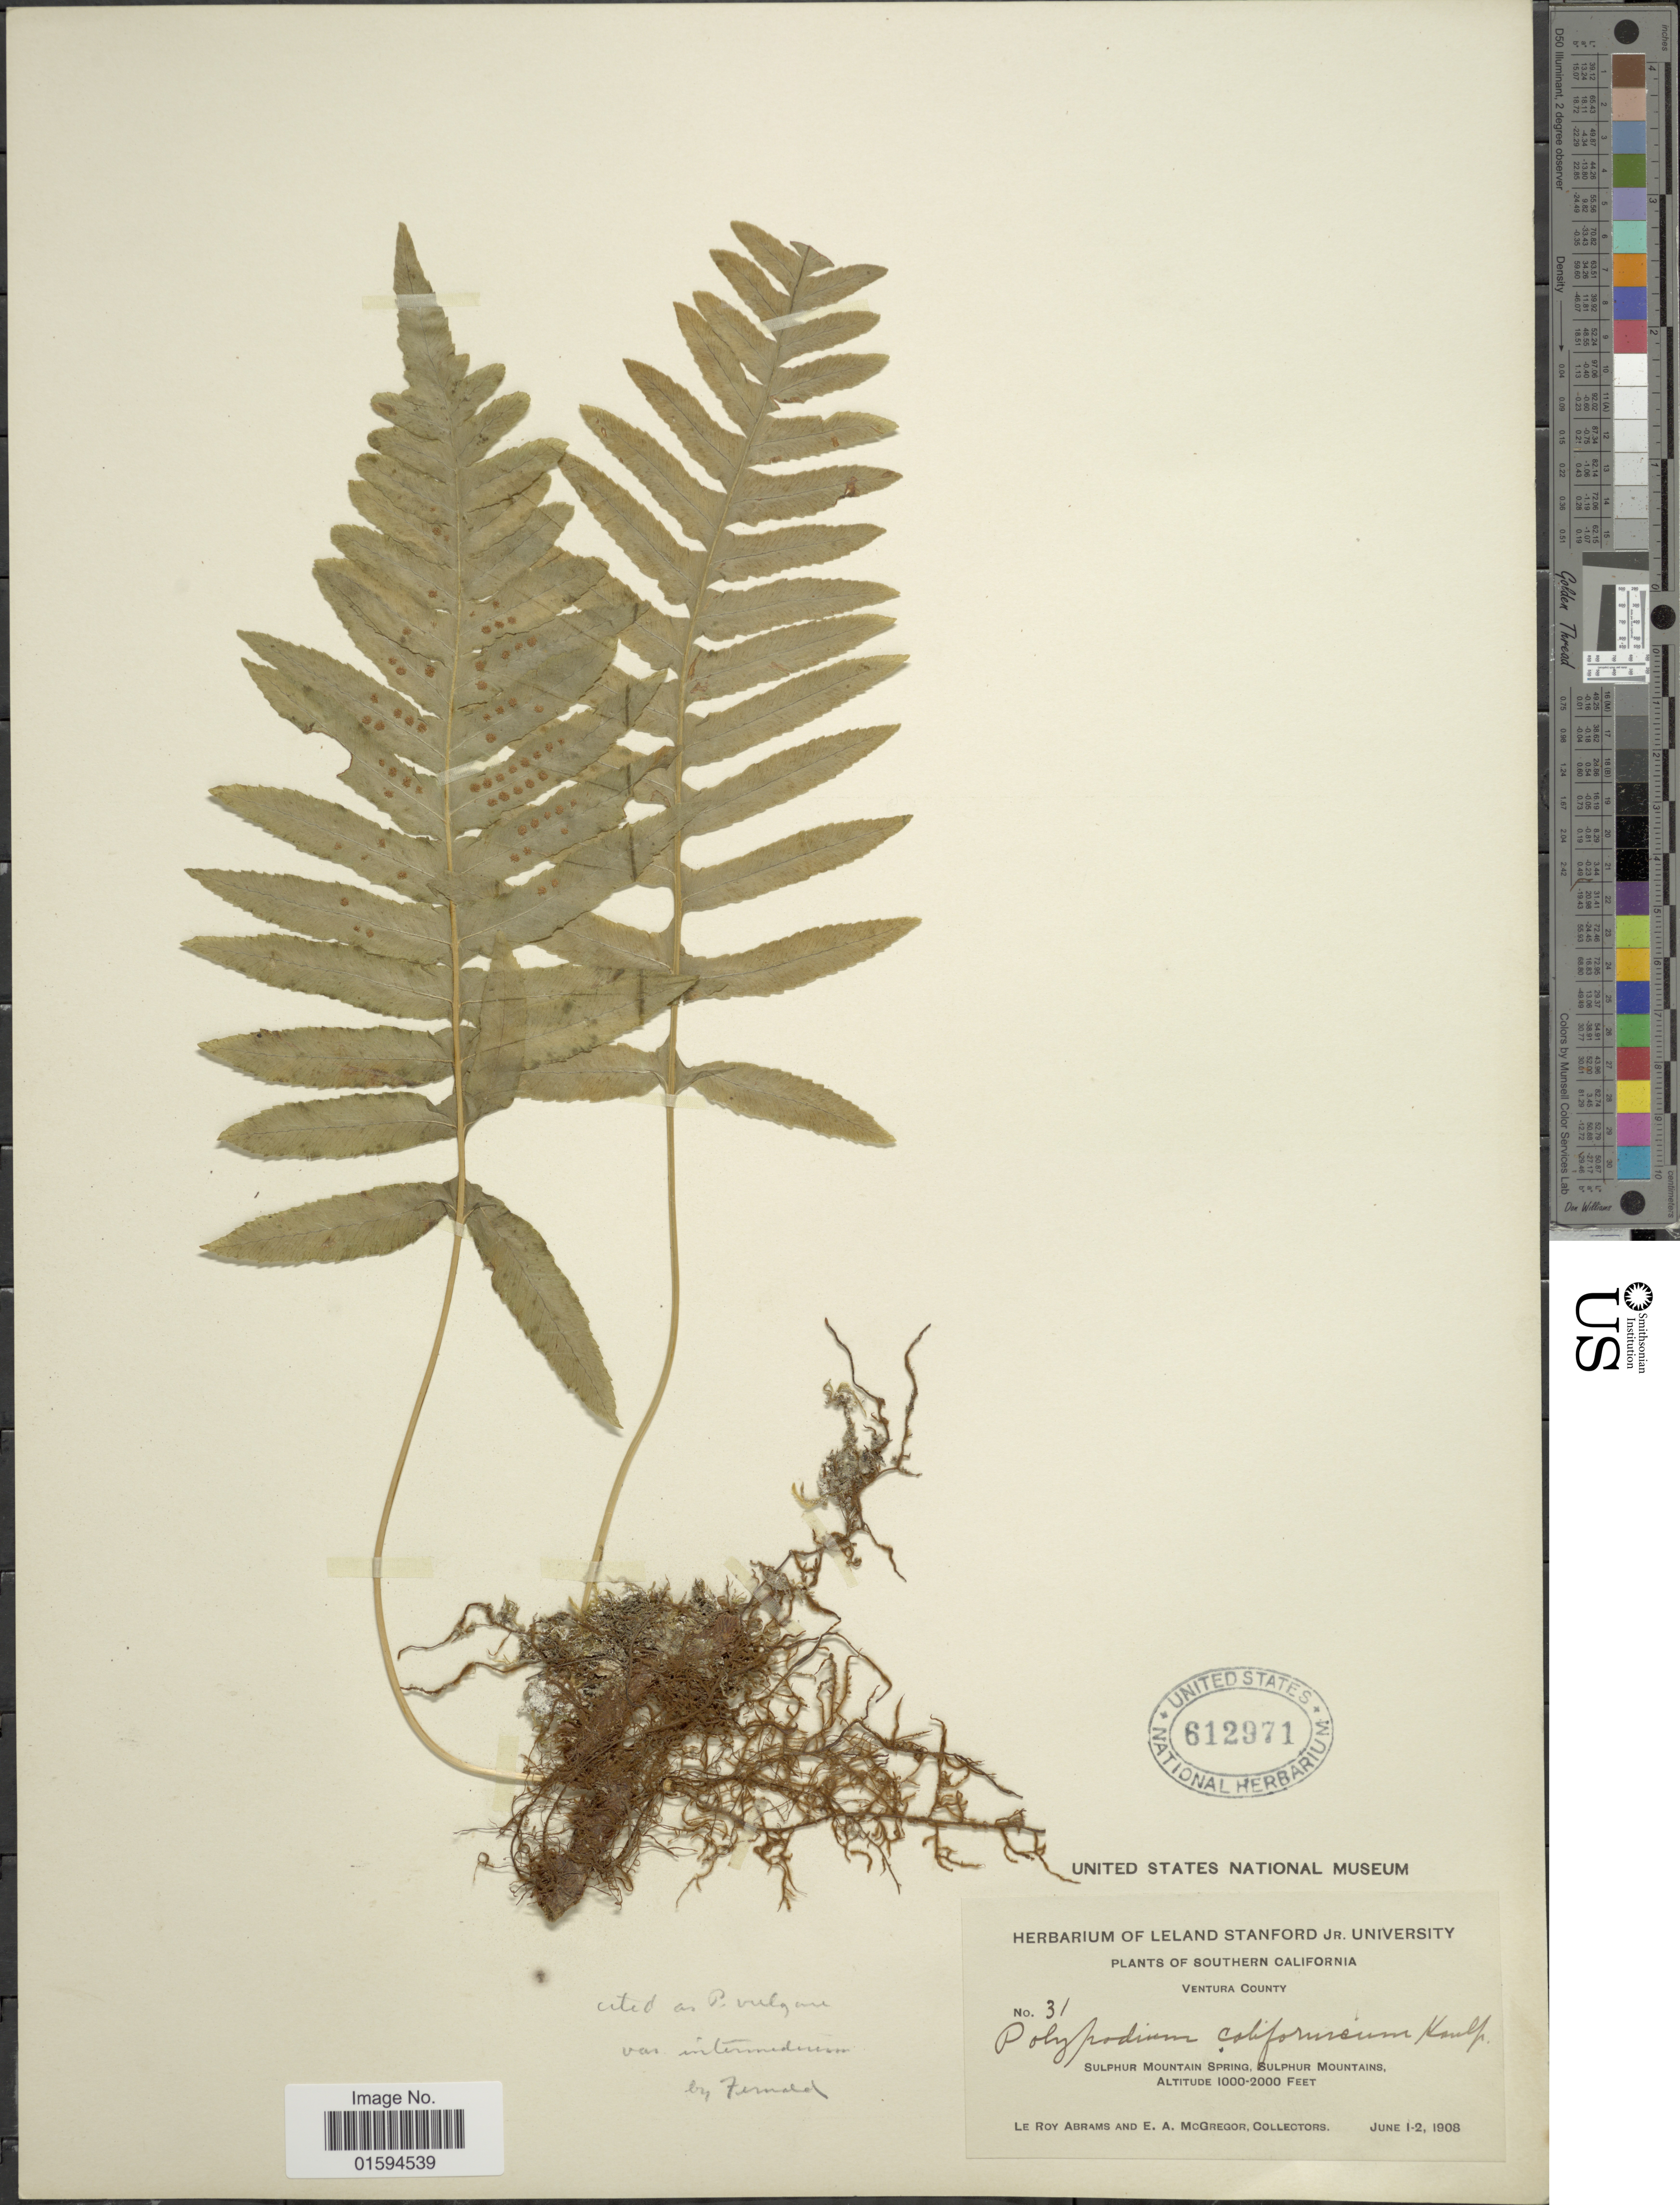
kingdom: Plantae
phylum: Tracheophyta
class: Polypodiopsida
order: Polypodiales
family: Polypodiaceae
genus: Polypodium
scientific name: Polypodium californicum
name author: Kaulf.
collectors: L. Abrams & E. A. McGregor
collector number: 31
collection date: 1908-06-01/1908-06-02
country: United States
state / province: California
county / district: Ventura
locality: Southern Califoria, Ventura County, Sulphur Mountain Spring, Sulphur Mountains.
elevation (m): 305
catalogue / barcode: US 612971